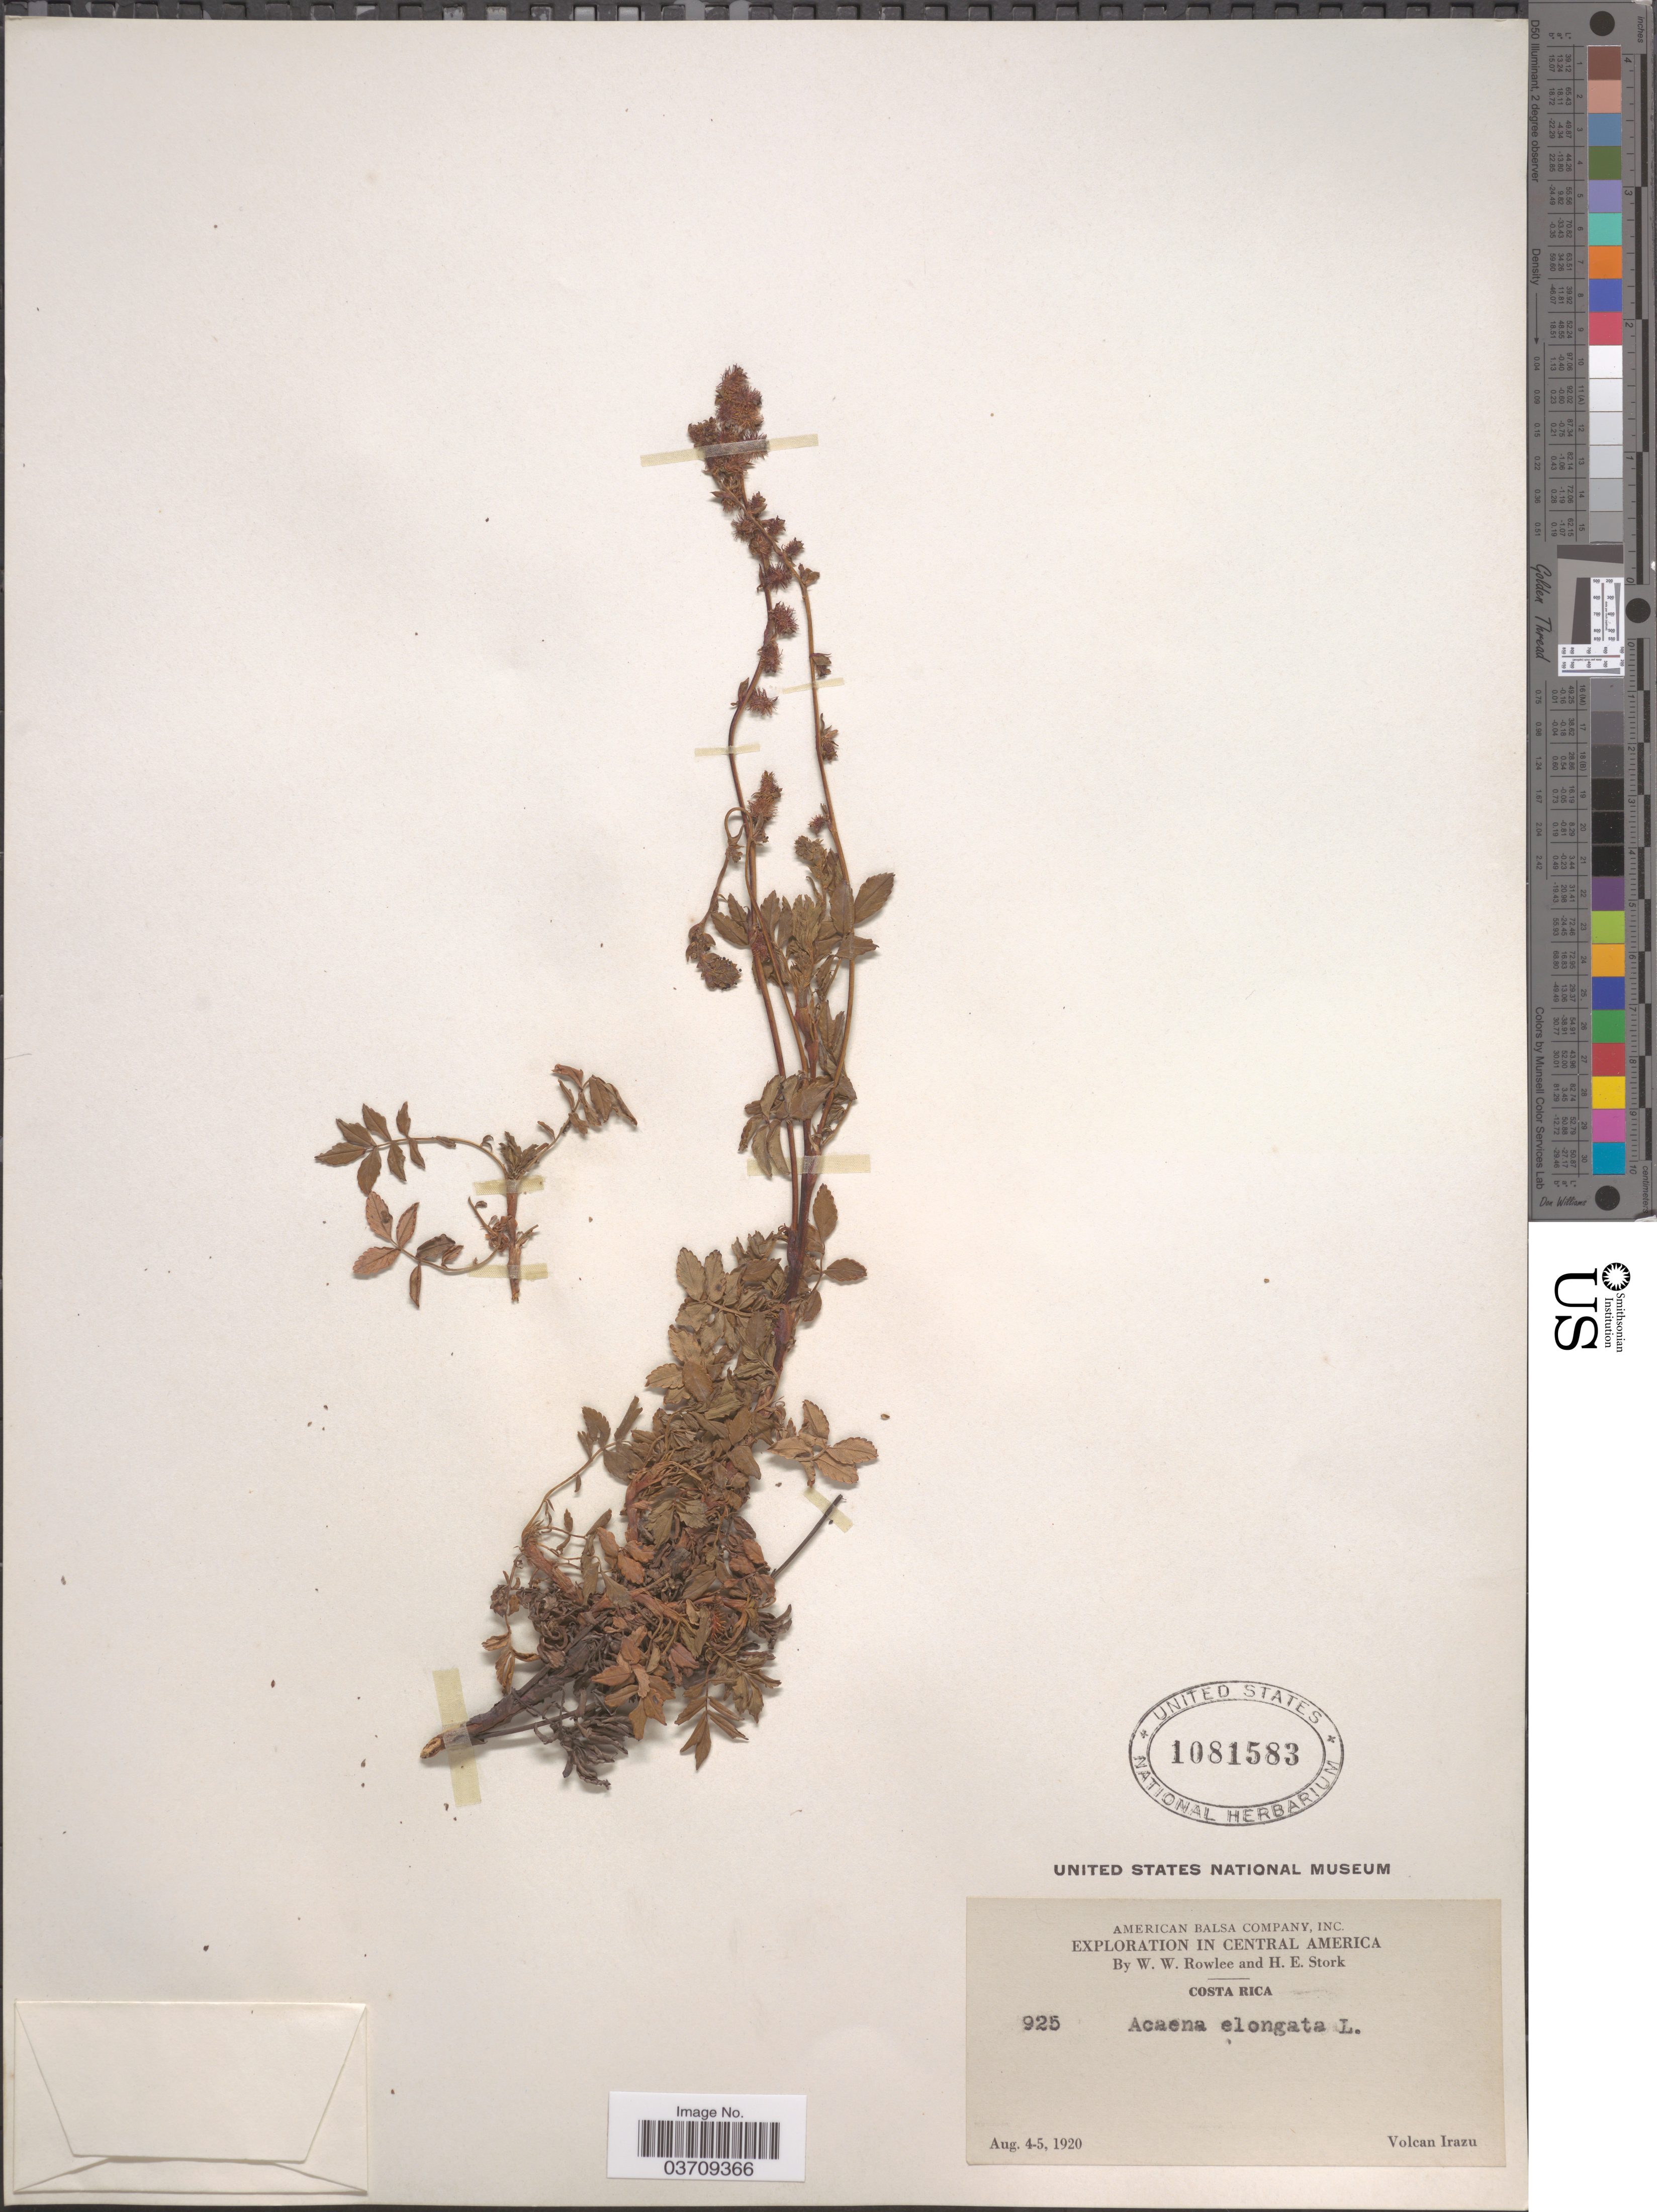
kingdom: Plantae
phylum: Tracheophyta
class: Magnoliopsida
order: Rosales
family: Rosaceae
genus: Acaena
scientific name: Acaena elongata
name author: L.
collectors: W. W. Rowlee & H. E. Stork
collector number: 925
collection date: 1920-08-04/1920-08-05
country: Costa Rica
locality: Volcan Irazu.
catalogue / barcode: US 1081583